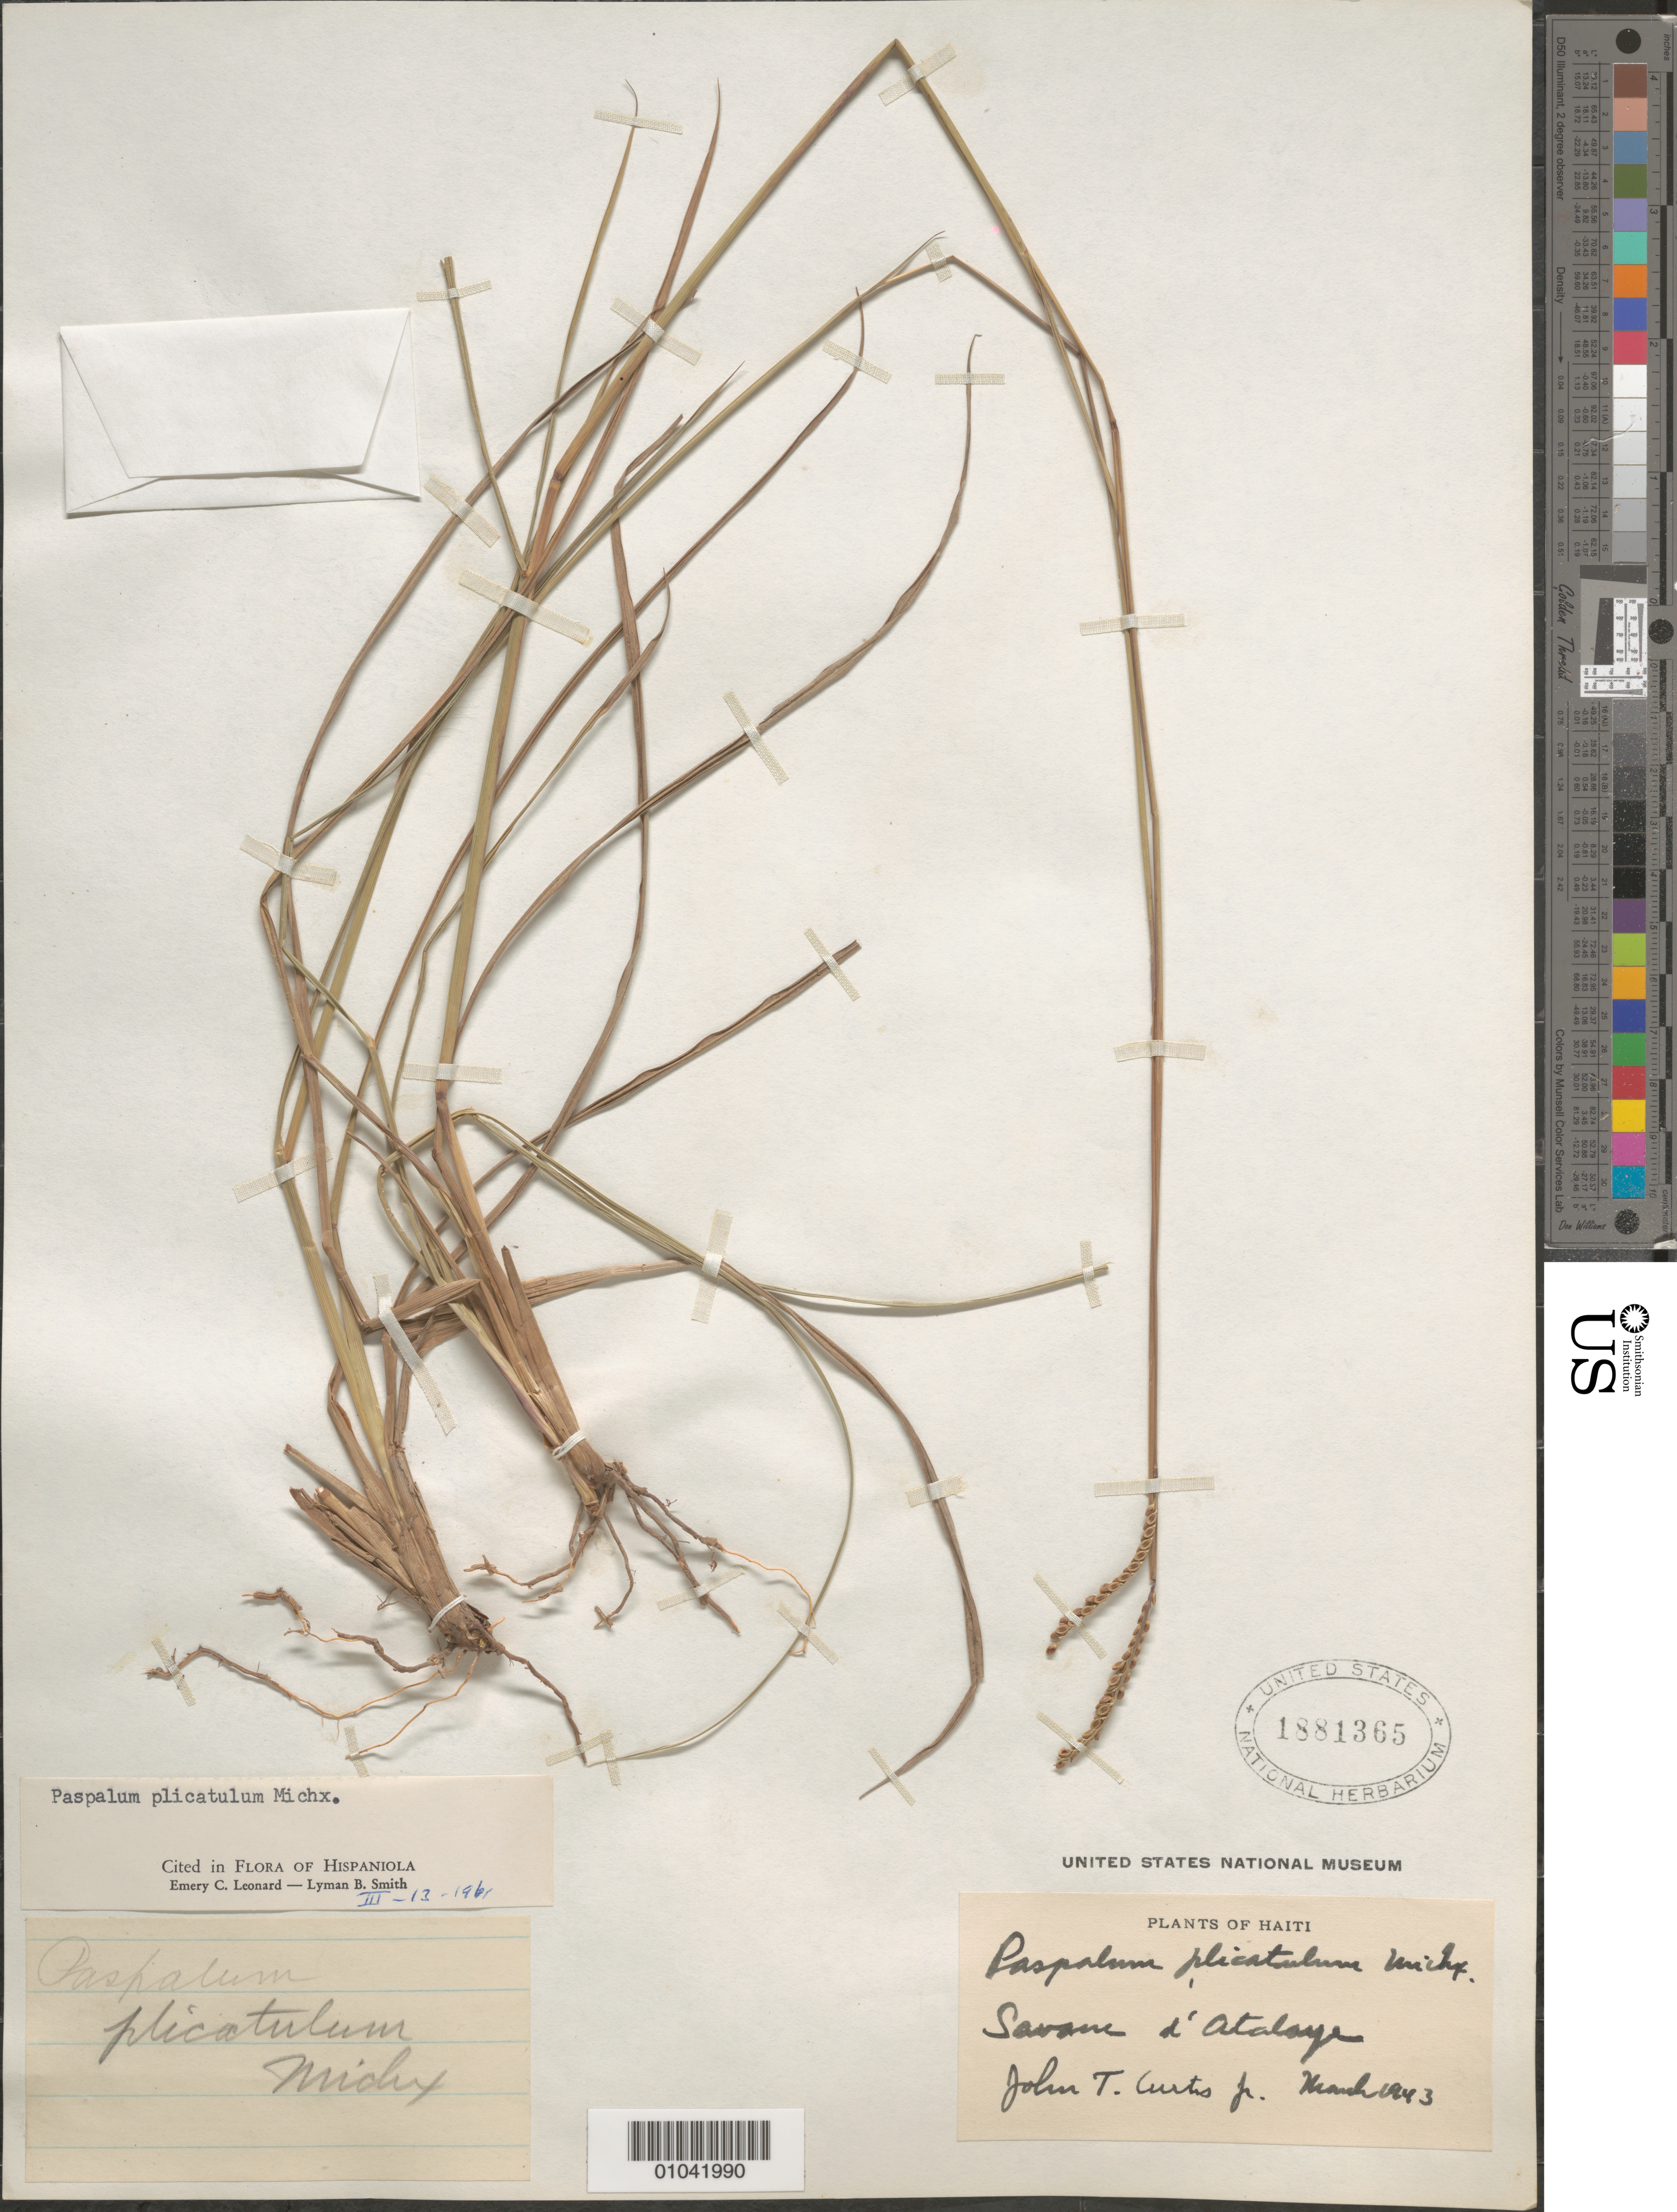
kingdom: Plantae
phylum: Tracheophyta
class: Liliopsida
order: Poales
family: Poaceae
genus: Paspalum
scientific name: Paspalum plicatulum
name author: Michx.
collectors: J. Curtis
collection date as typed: Mar 1943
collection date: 1943-03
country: Haiti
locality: Savane d'Atalaye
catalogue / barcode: US 1881365